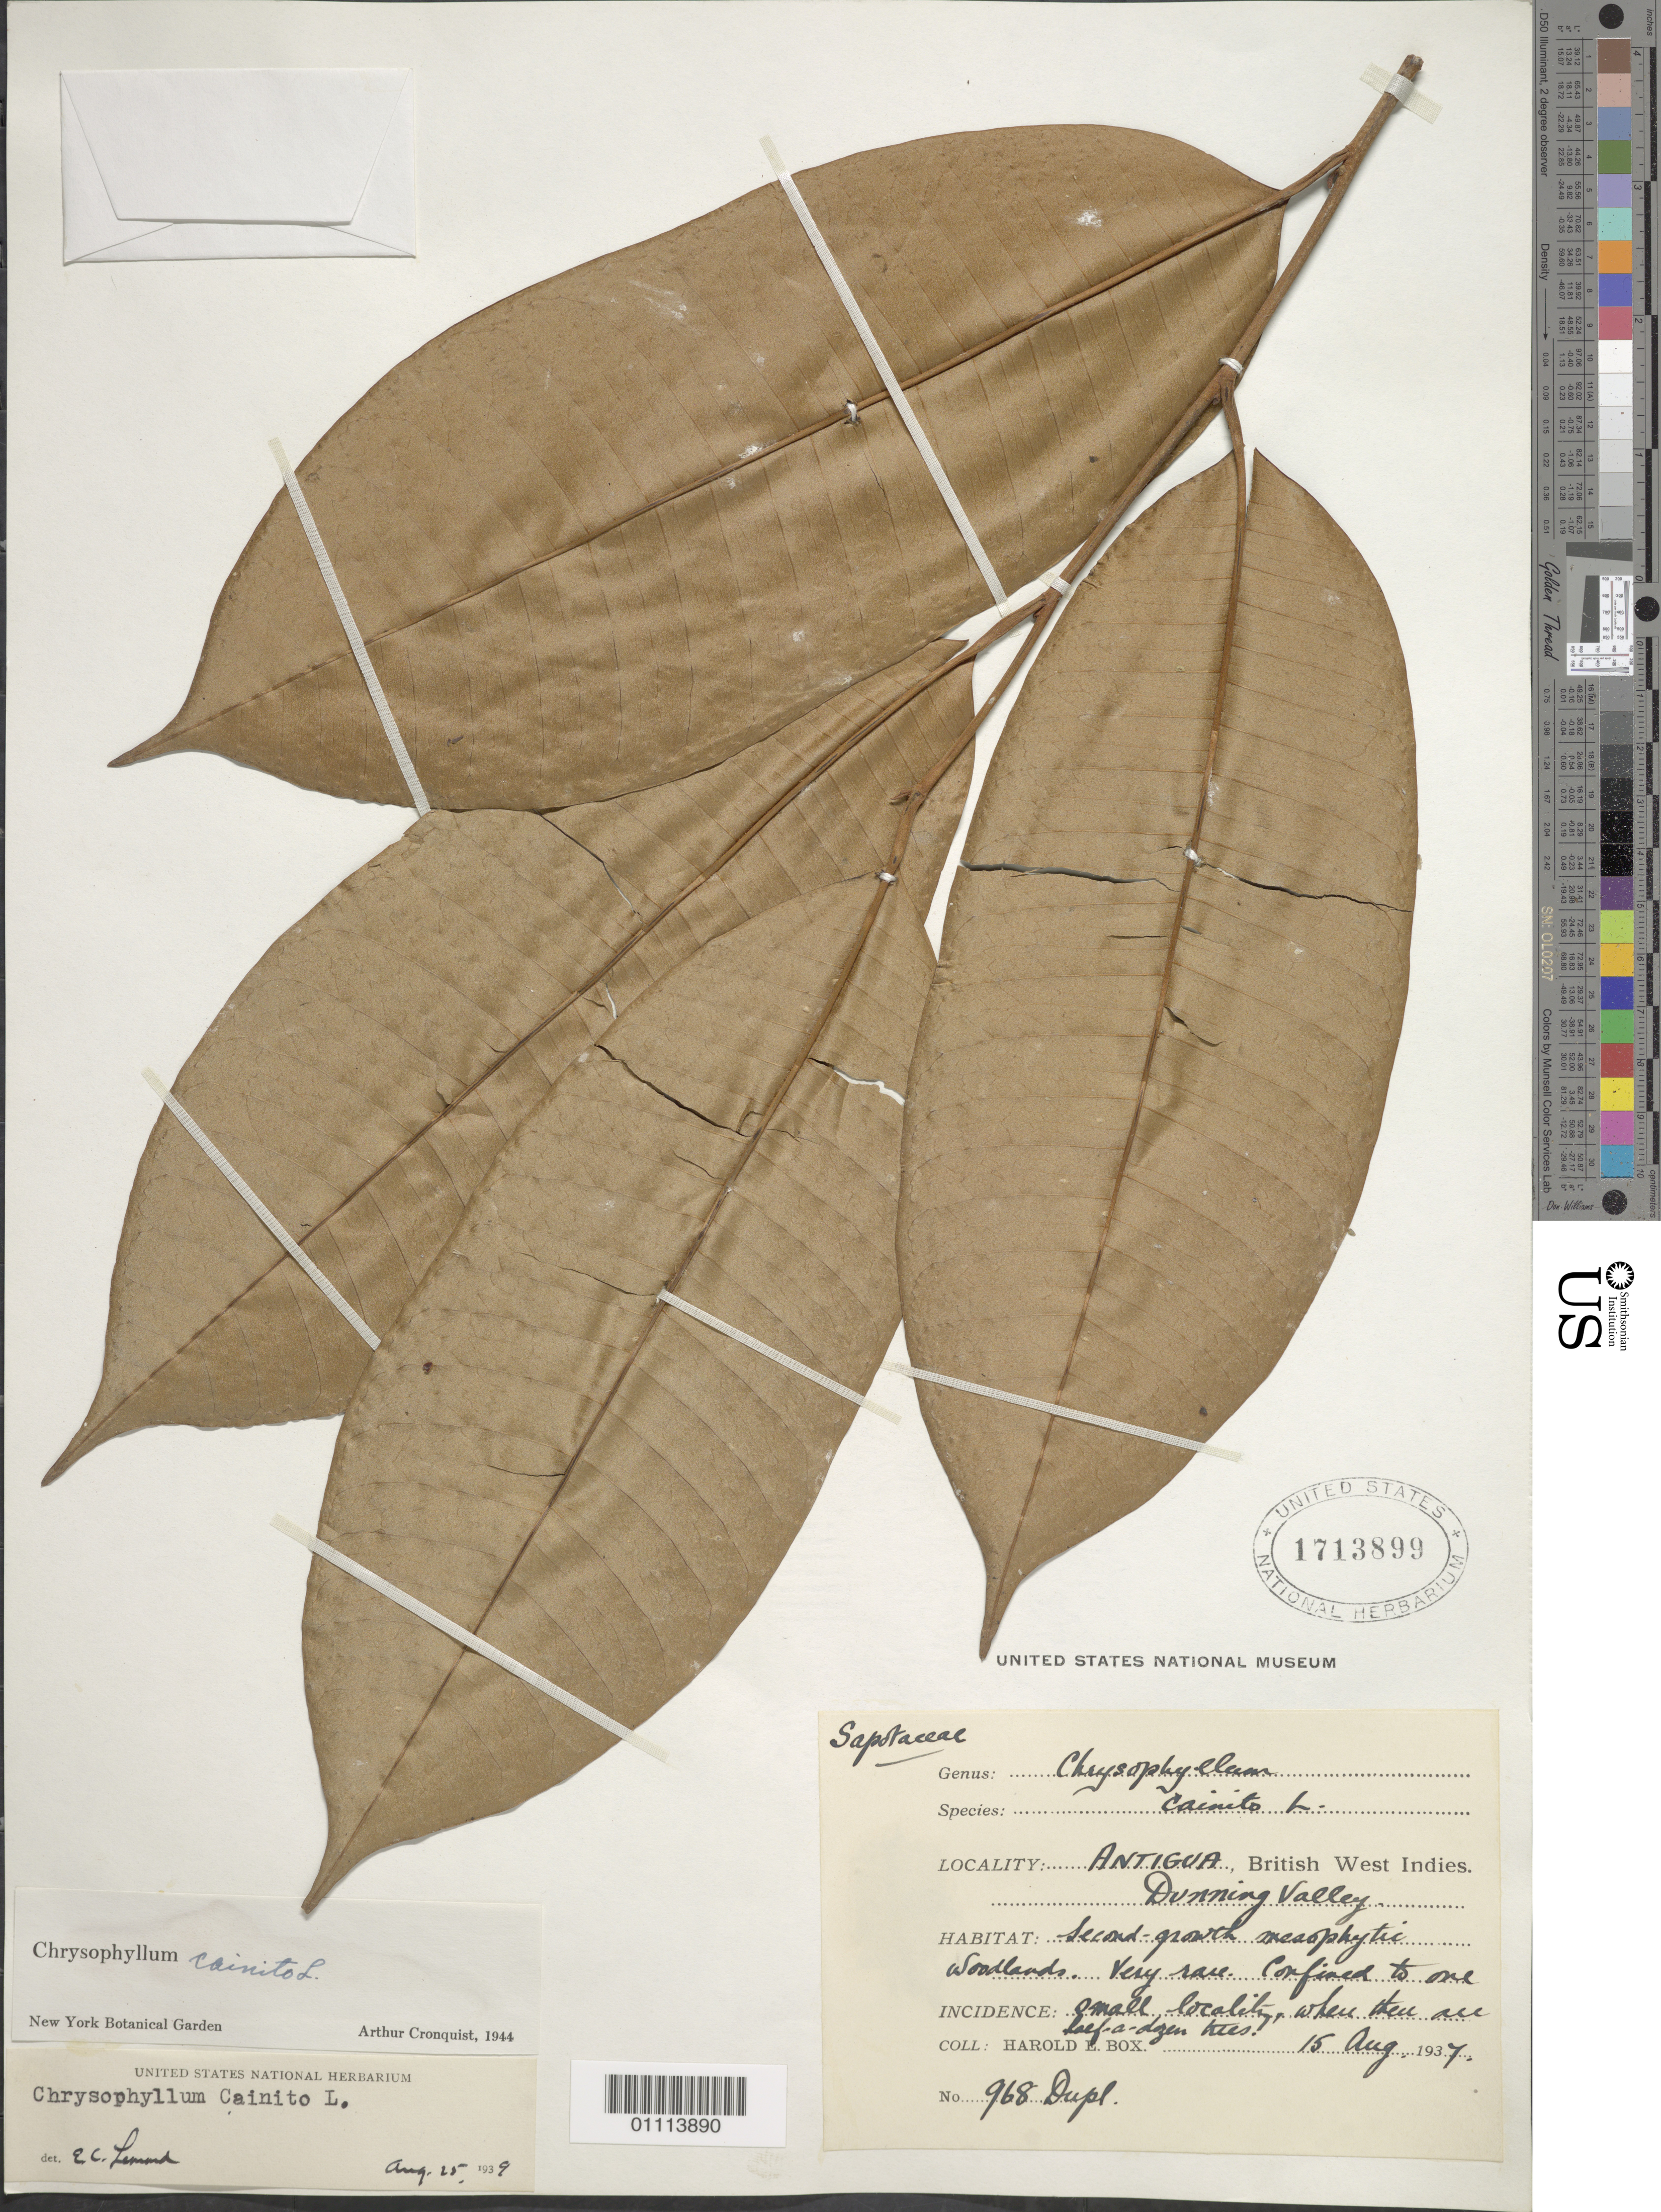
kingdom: Plantae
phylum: Tracheophyta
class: Magnoliopsida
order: Ericales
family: Sapotaceae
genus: Chrysophyllum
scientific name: Chrysophyllum cainito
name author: L.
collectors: H. E. Box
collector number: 968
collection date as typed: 15 Aug 1937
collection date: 1937-08-15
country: Antigua and Barbuda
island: Antigua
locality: Dunning Valley, second growth mesophytic woodlands, confined to one small locality where there are half a dozen trees!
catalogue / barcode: US 1713899